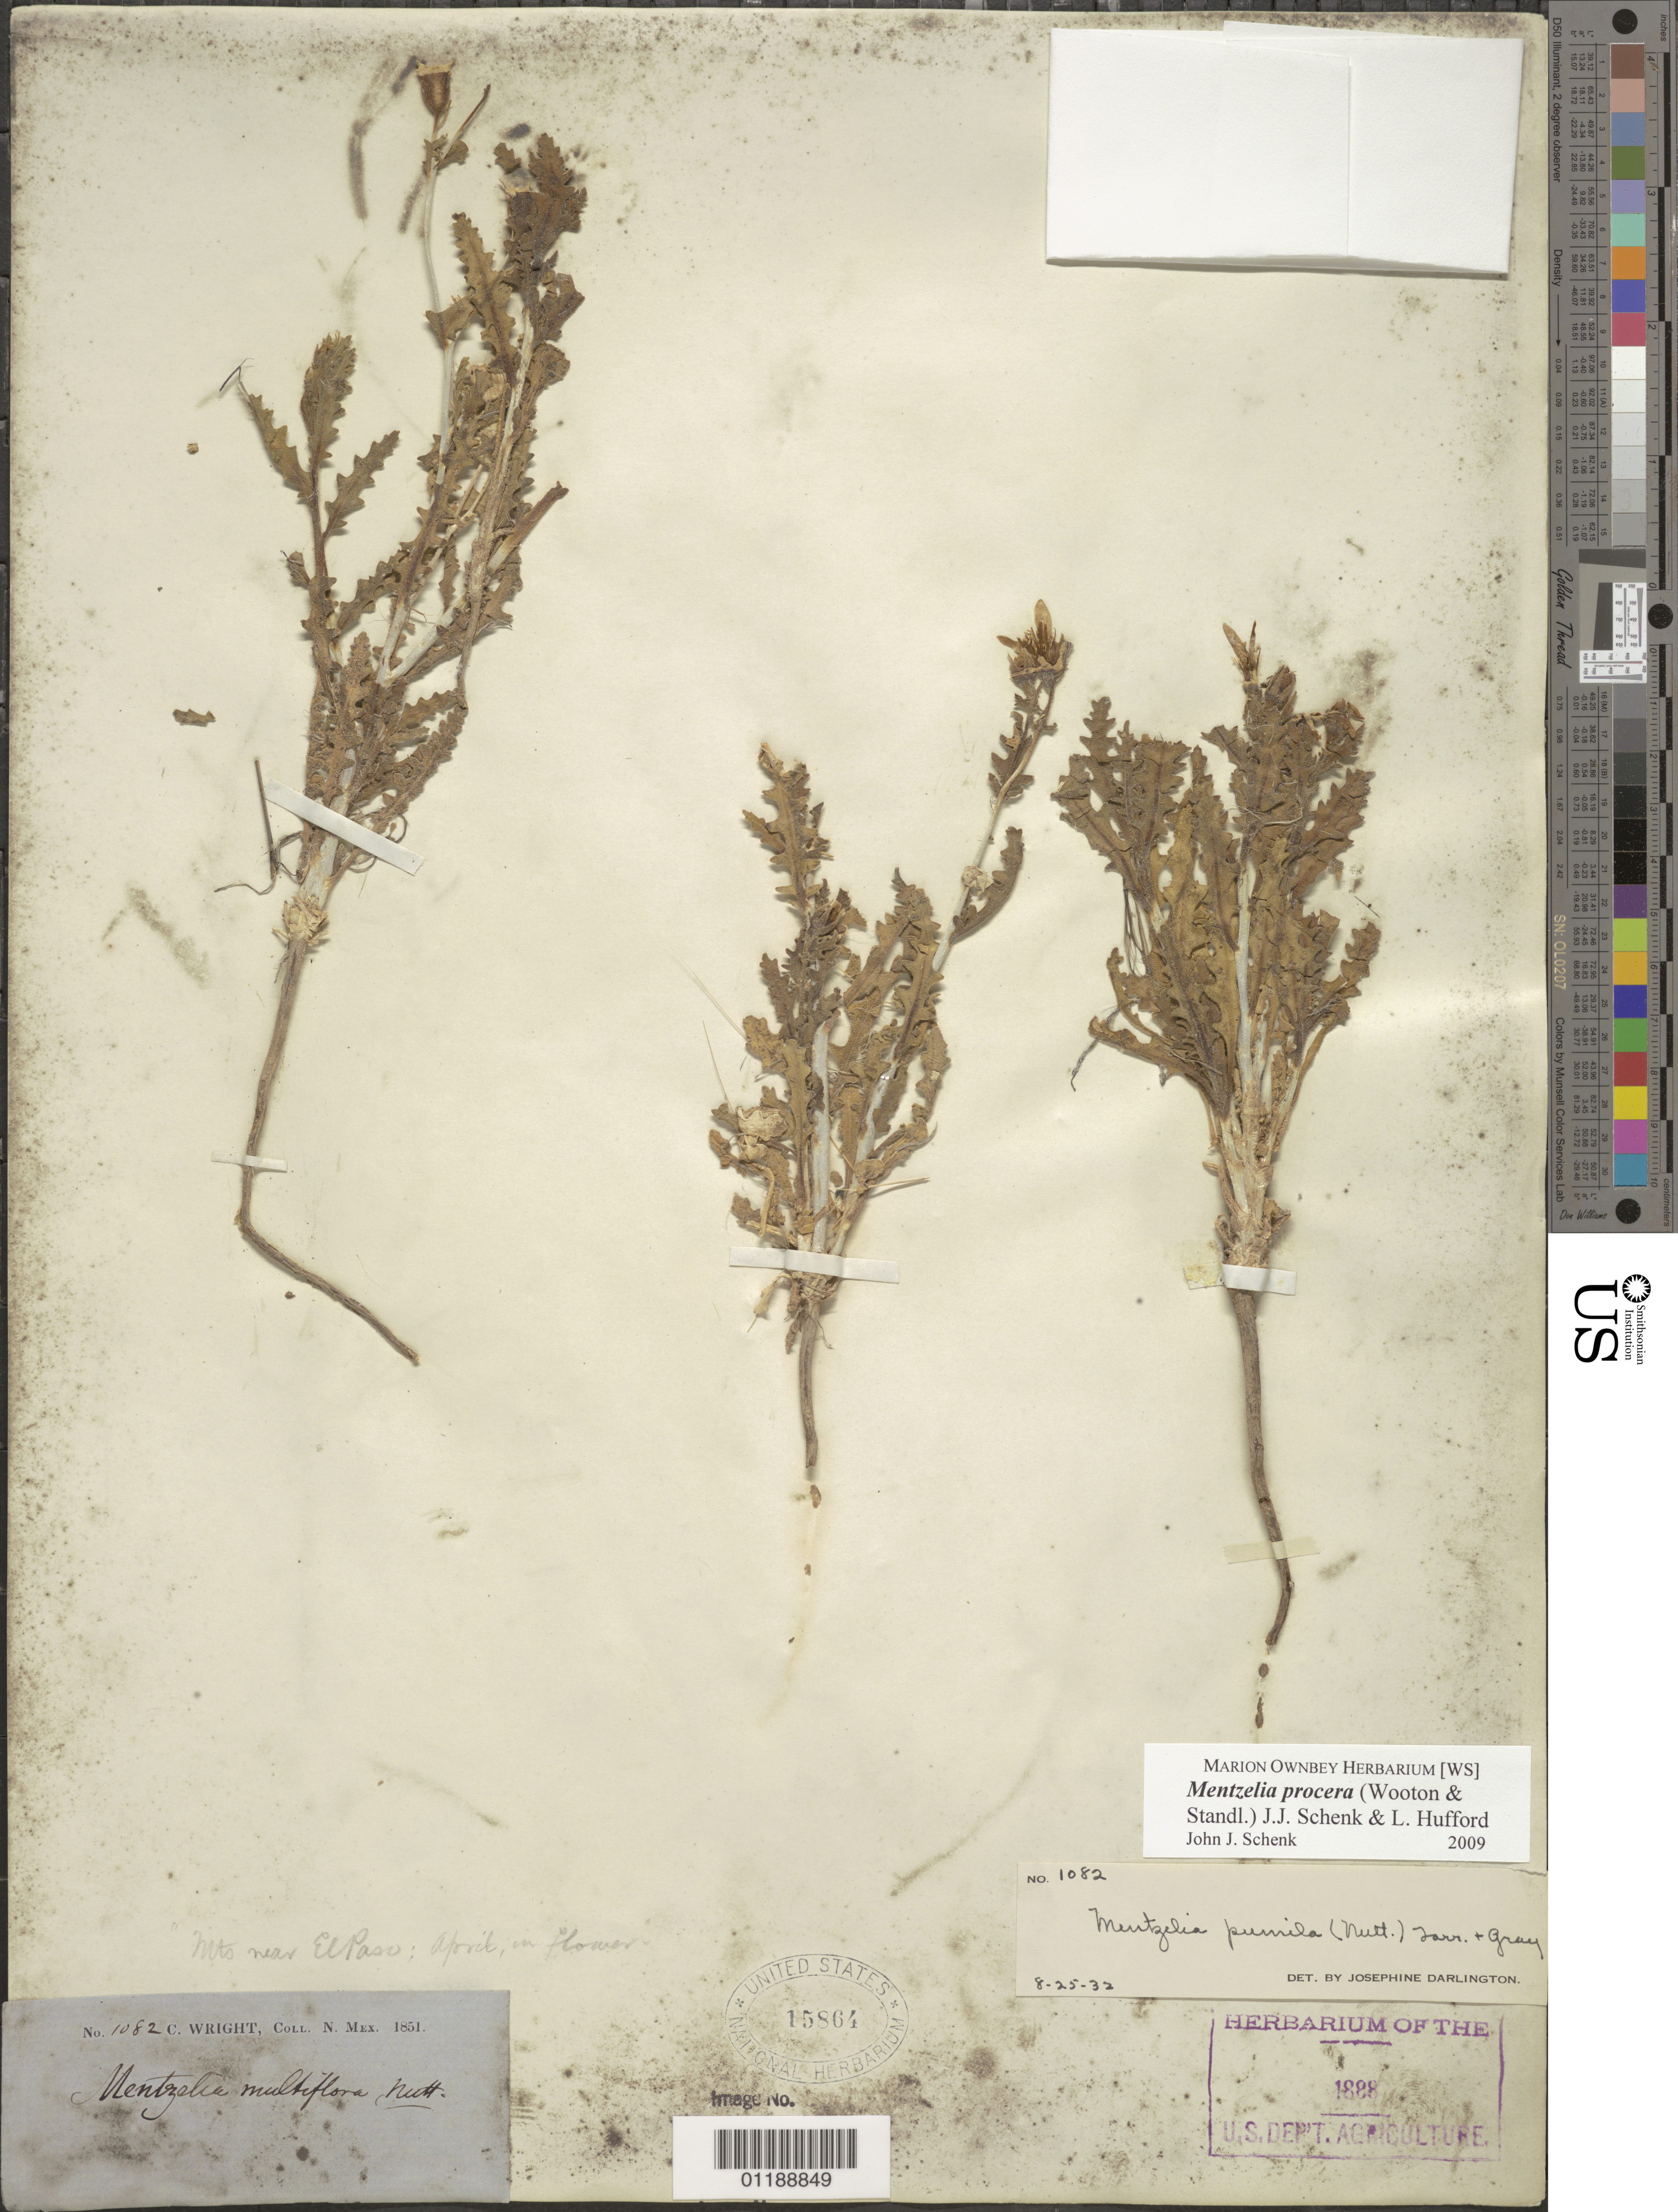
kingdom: Plantae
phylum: Tracheophyta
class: Magnoliopsida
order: Cornales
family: Loasaceae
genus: Mentzelia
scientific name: Mentzelia procera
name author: (Wooton & Standl.) J.J. Schenk & L. Hufford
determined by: Schenk, John J.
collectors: C. Wright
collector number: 1082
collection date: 1851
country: United States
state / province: New Mexico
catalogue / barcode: US 15864